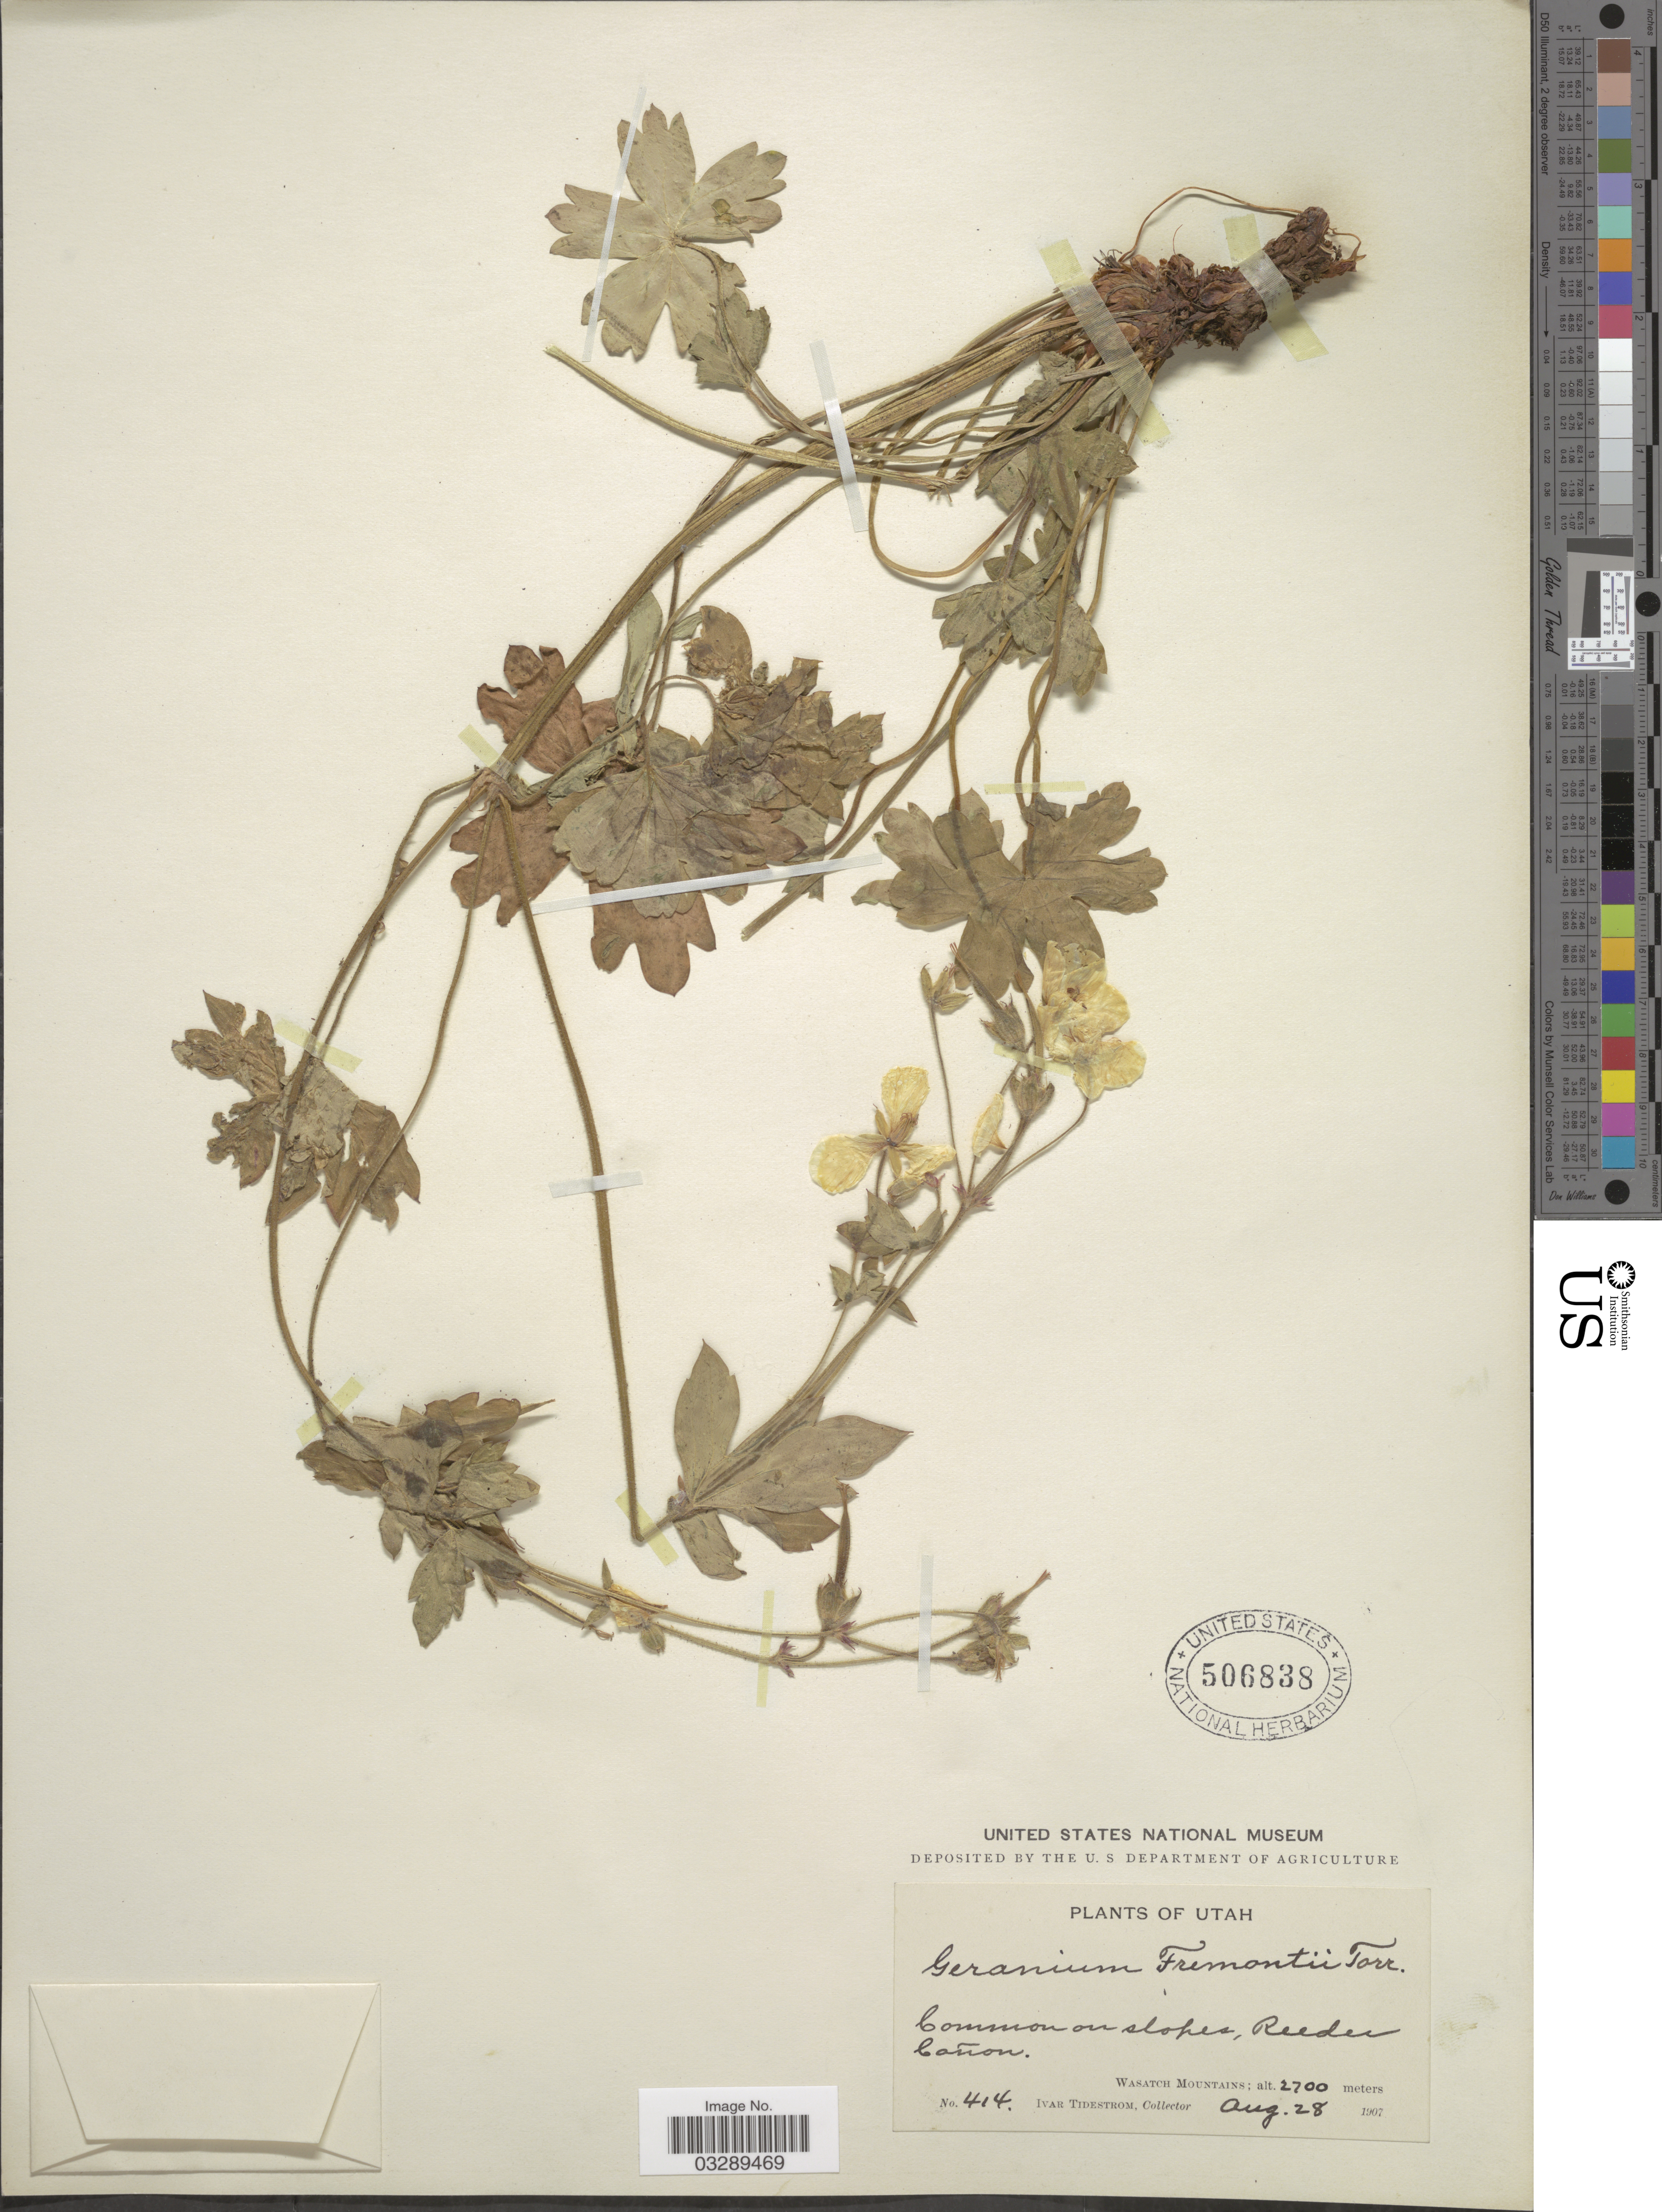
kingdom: Plantae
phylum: Tracheophyta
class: Magnoliopsida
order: Geraniales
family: Geraniaceae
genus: Geranium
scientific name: Geranium sp.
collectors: I. F. Tidestrom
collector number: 414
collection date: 1907-08-28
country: United States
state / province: Utah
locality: Common on slopes, Reeder Cañon. Wasatch Mountains.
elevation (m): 2700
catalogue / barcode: US 506838